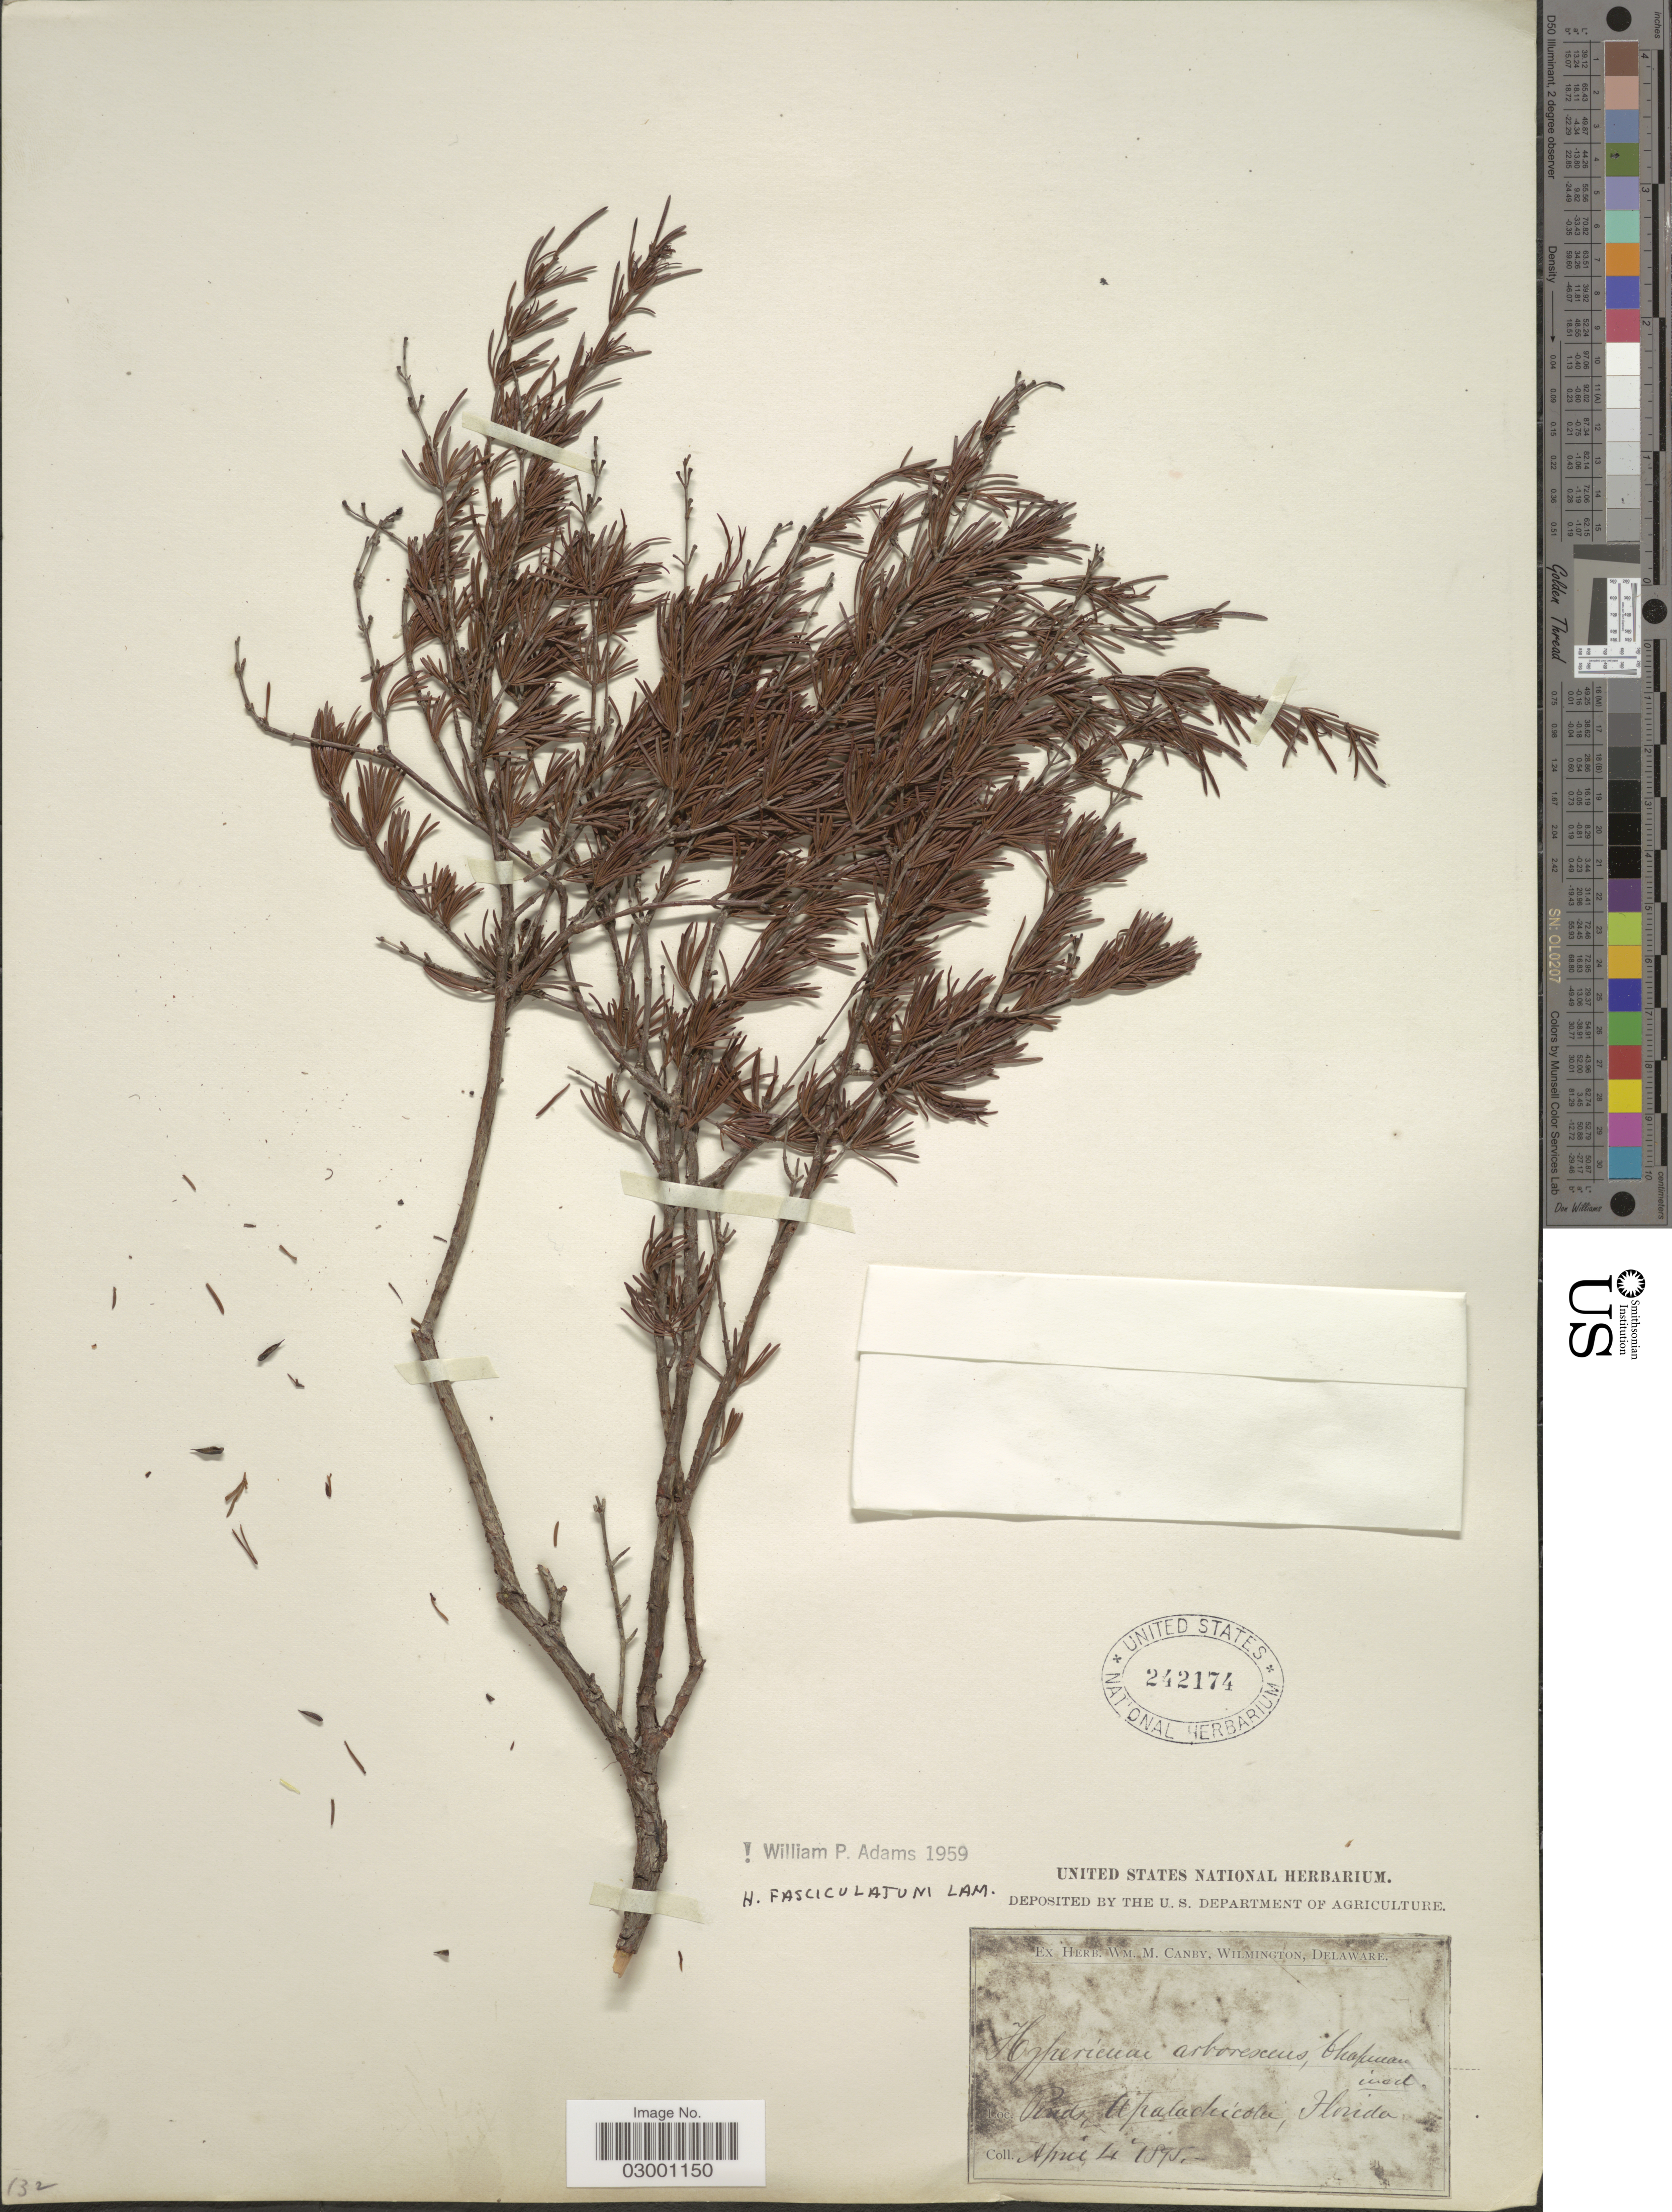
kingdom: Plantae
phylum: Tracheophyta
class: Magnoliopsida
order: Malpighiales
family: Hypericaceae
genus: Hypericum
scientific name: Hypericum fasciculatum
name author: Lam.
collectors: ex herb. W.M. Canby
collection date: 1895-04-04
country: United States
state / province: Florida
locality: Apalachicolee.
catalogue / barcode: US 242174